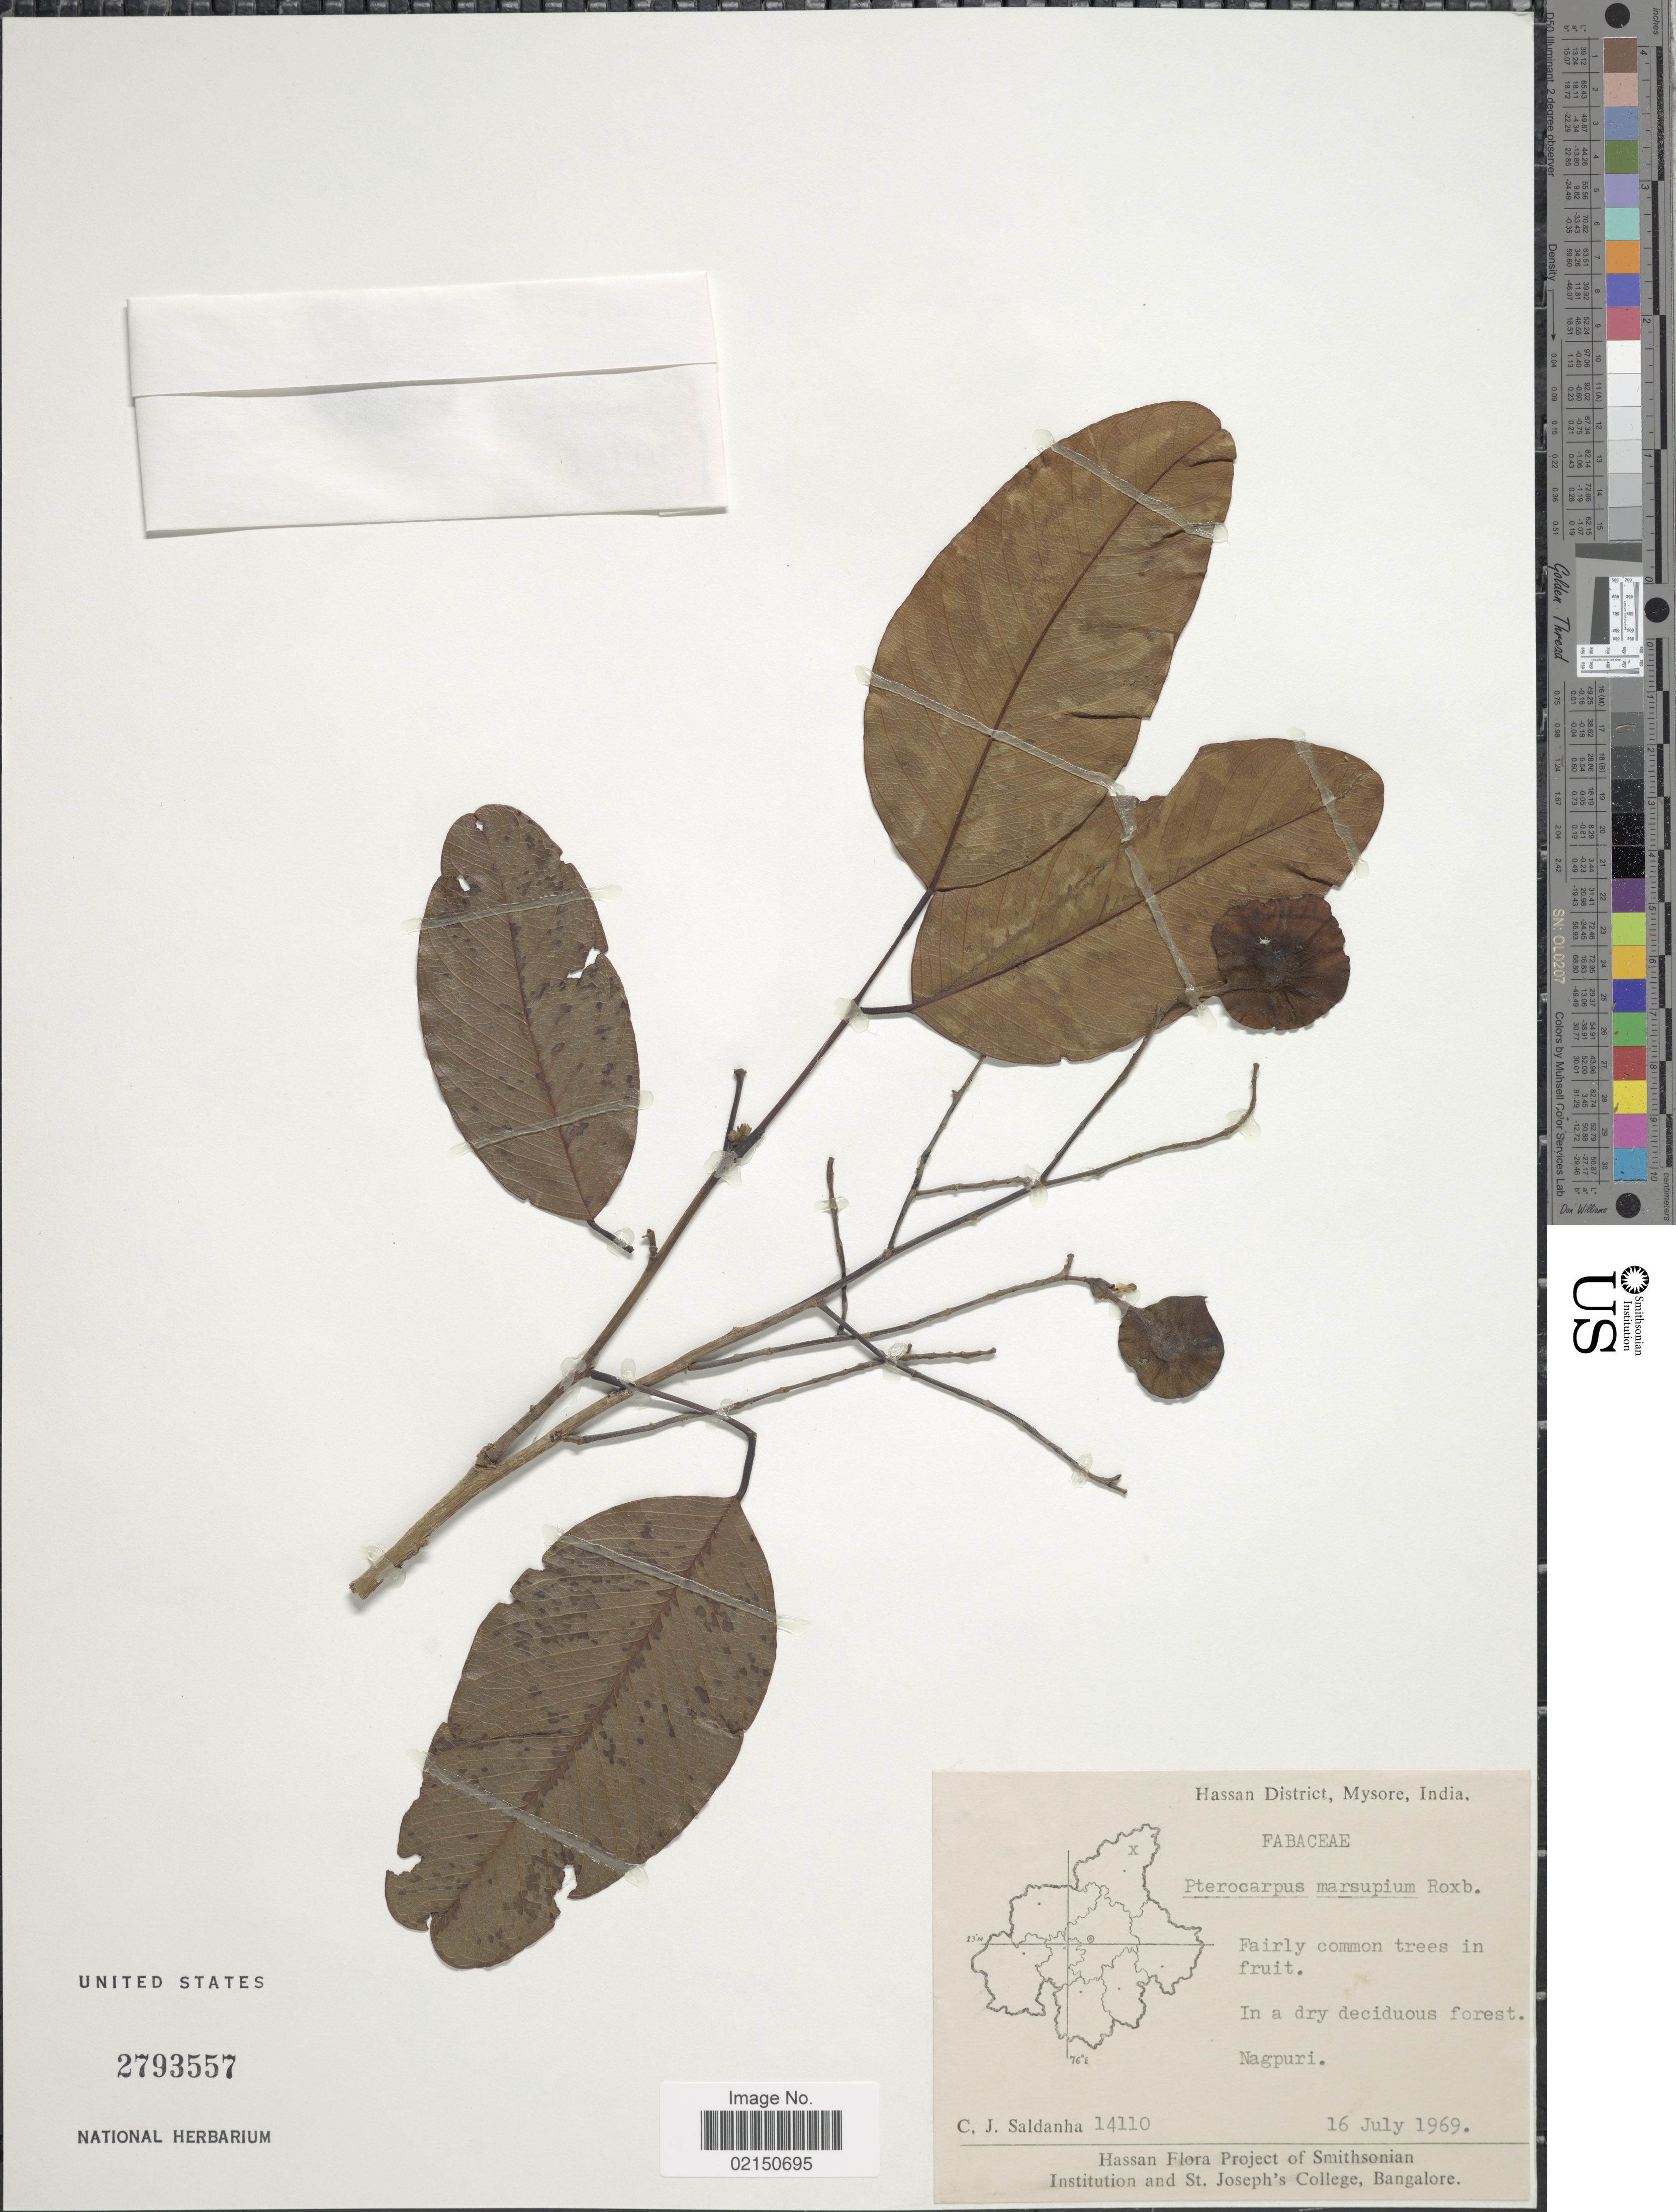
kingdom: Plantae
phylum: Tracheophyta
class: Magnoliopsida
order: Fabales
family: Fabaceae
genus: Pterocarpus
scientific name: Pterocarpus marsupium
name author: Roxb.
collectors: C. J. Saldanha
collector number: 14110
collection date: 1969-07-16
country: India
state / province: Maharashtra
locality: Hassan District, Mysore. Nagpuri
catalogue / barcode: US 2793557